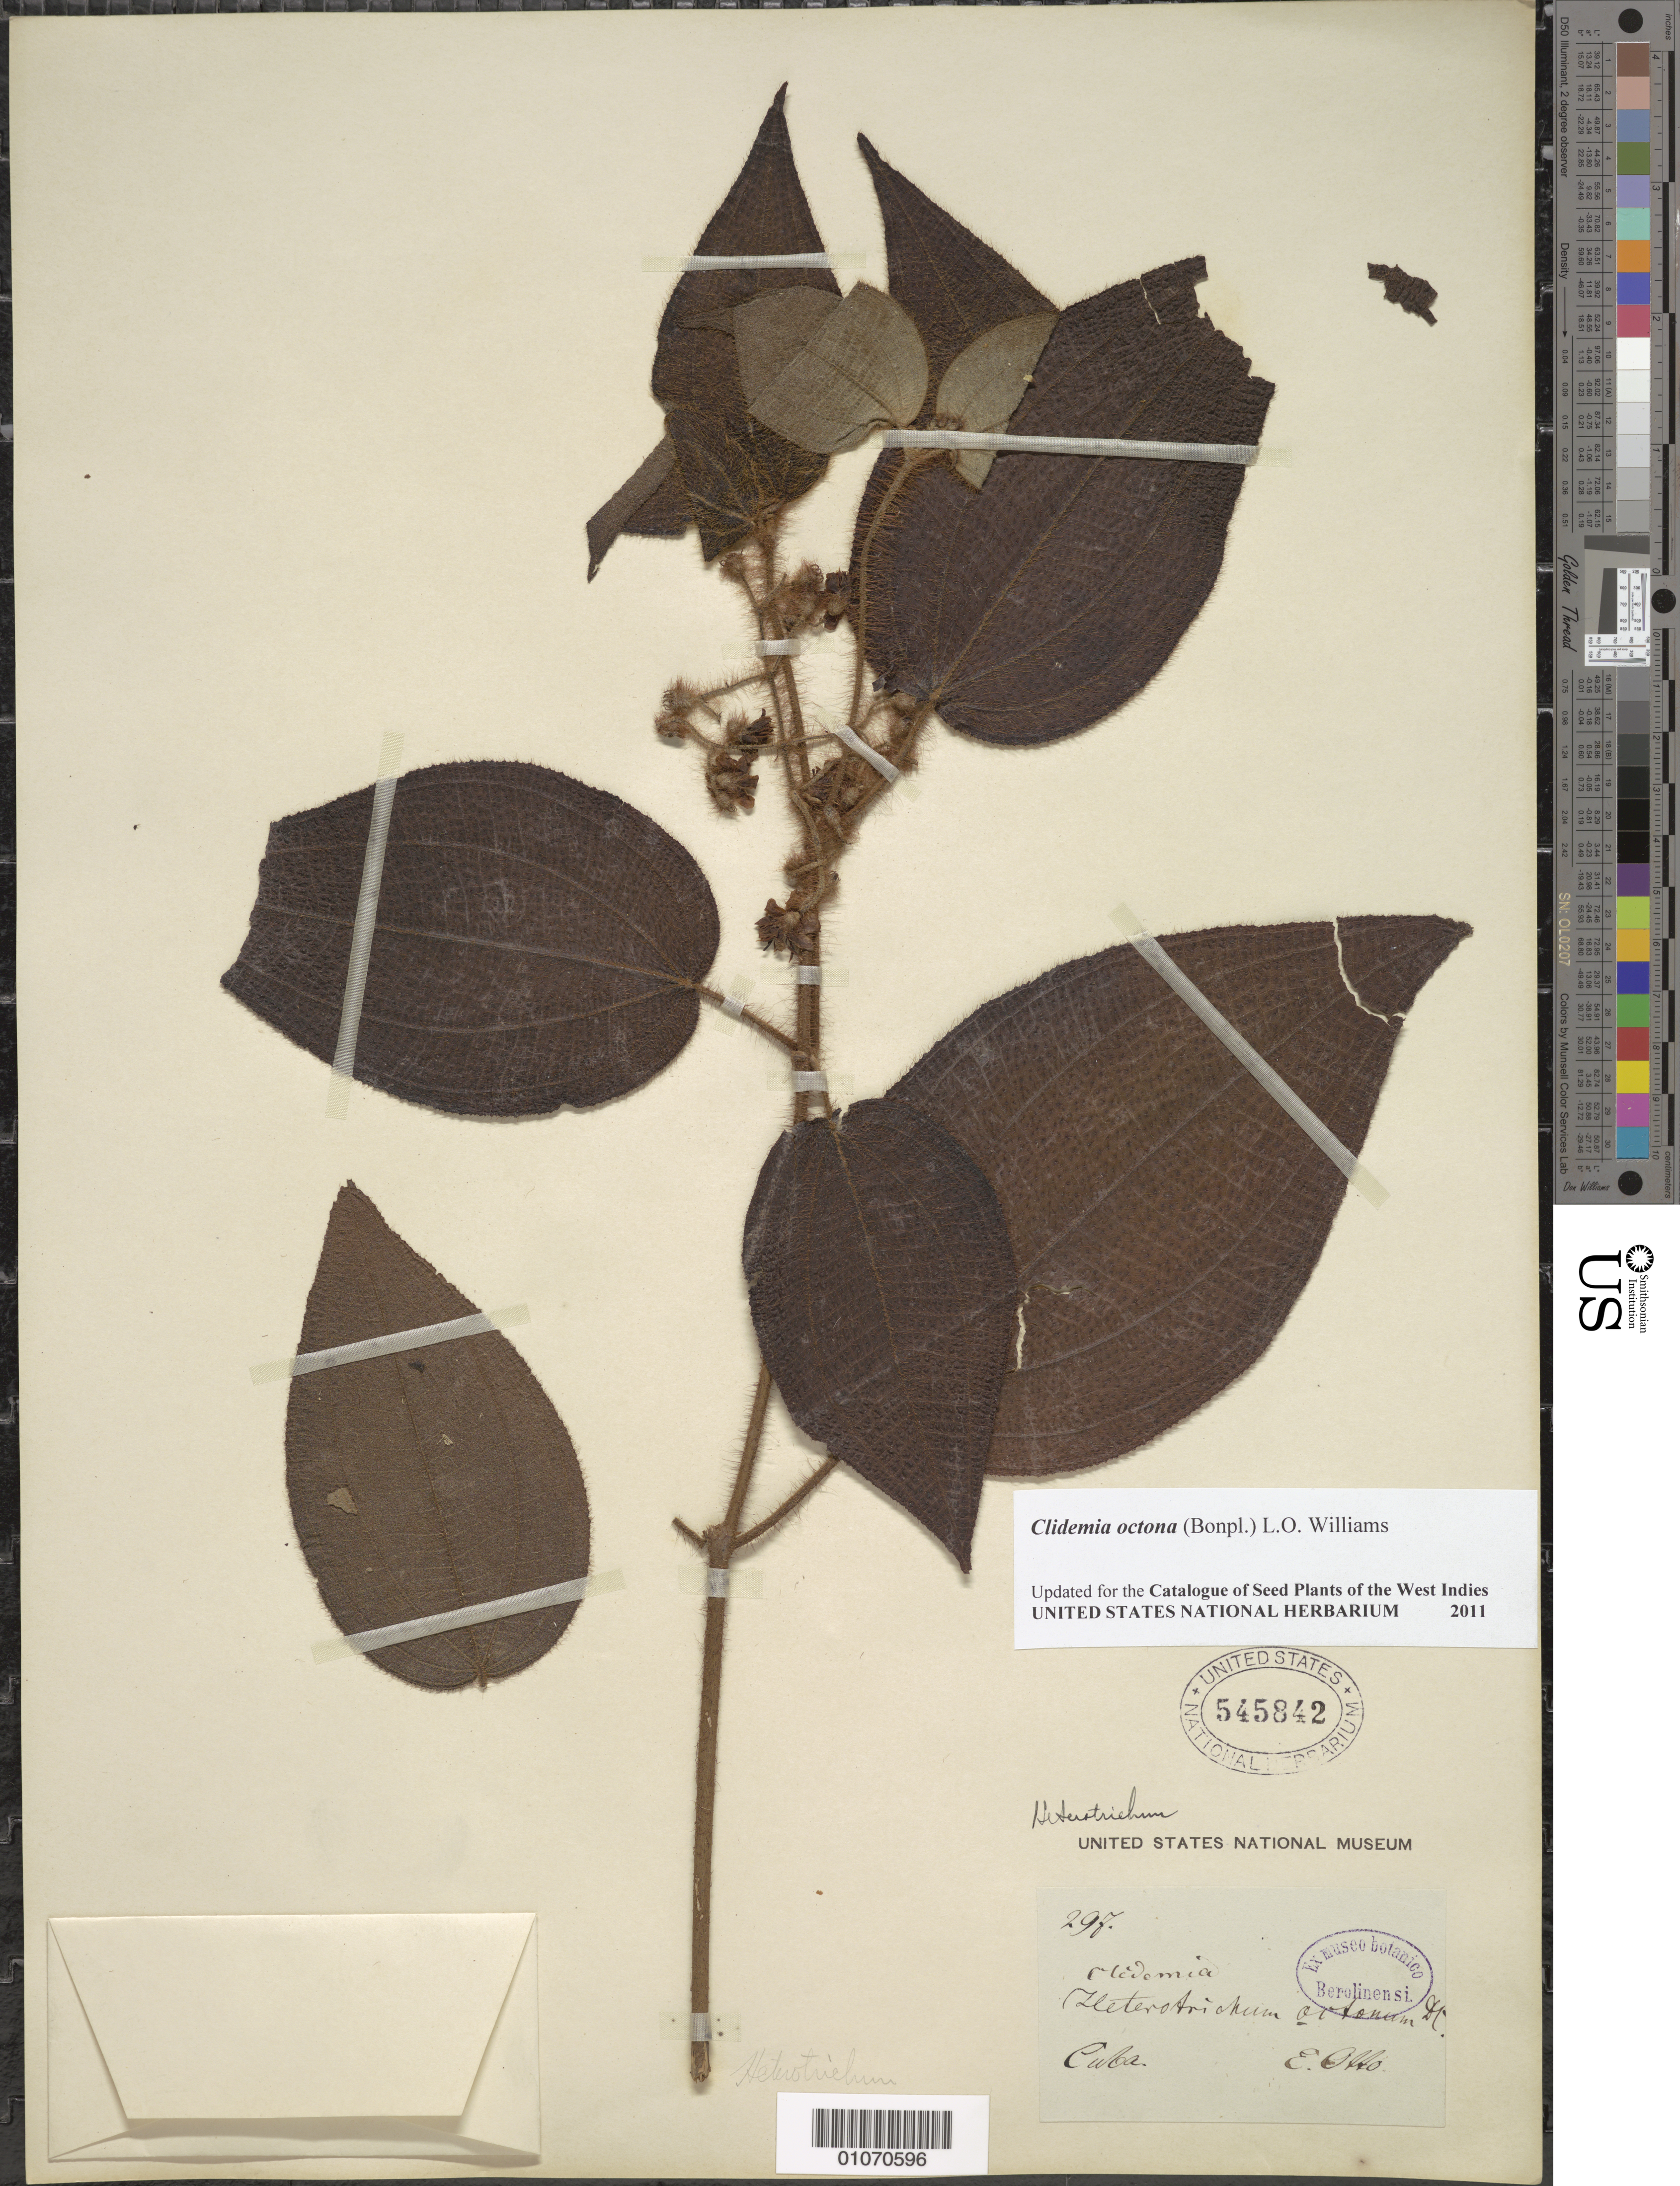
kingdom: Plantae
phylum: Tracheophyta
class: Magnoliopsida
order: Myrtales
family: Melastomataceae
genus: Clidemia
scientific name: Clidemia octona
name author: (Bonpl.) L.O. Williams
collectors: E. Otto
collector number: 297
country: Cuba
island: Cuba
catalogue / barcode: US 545842